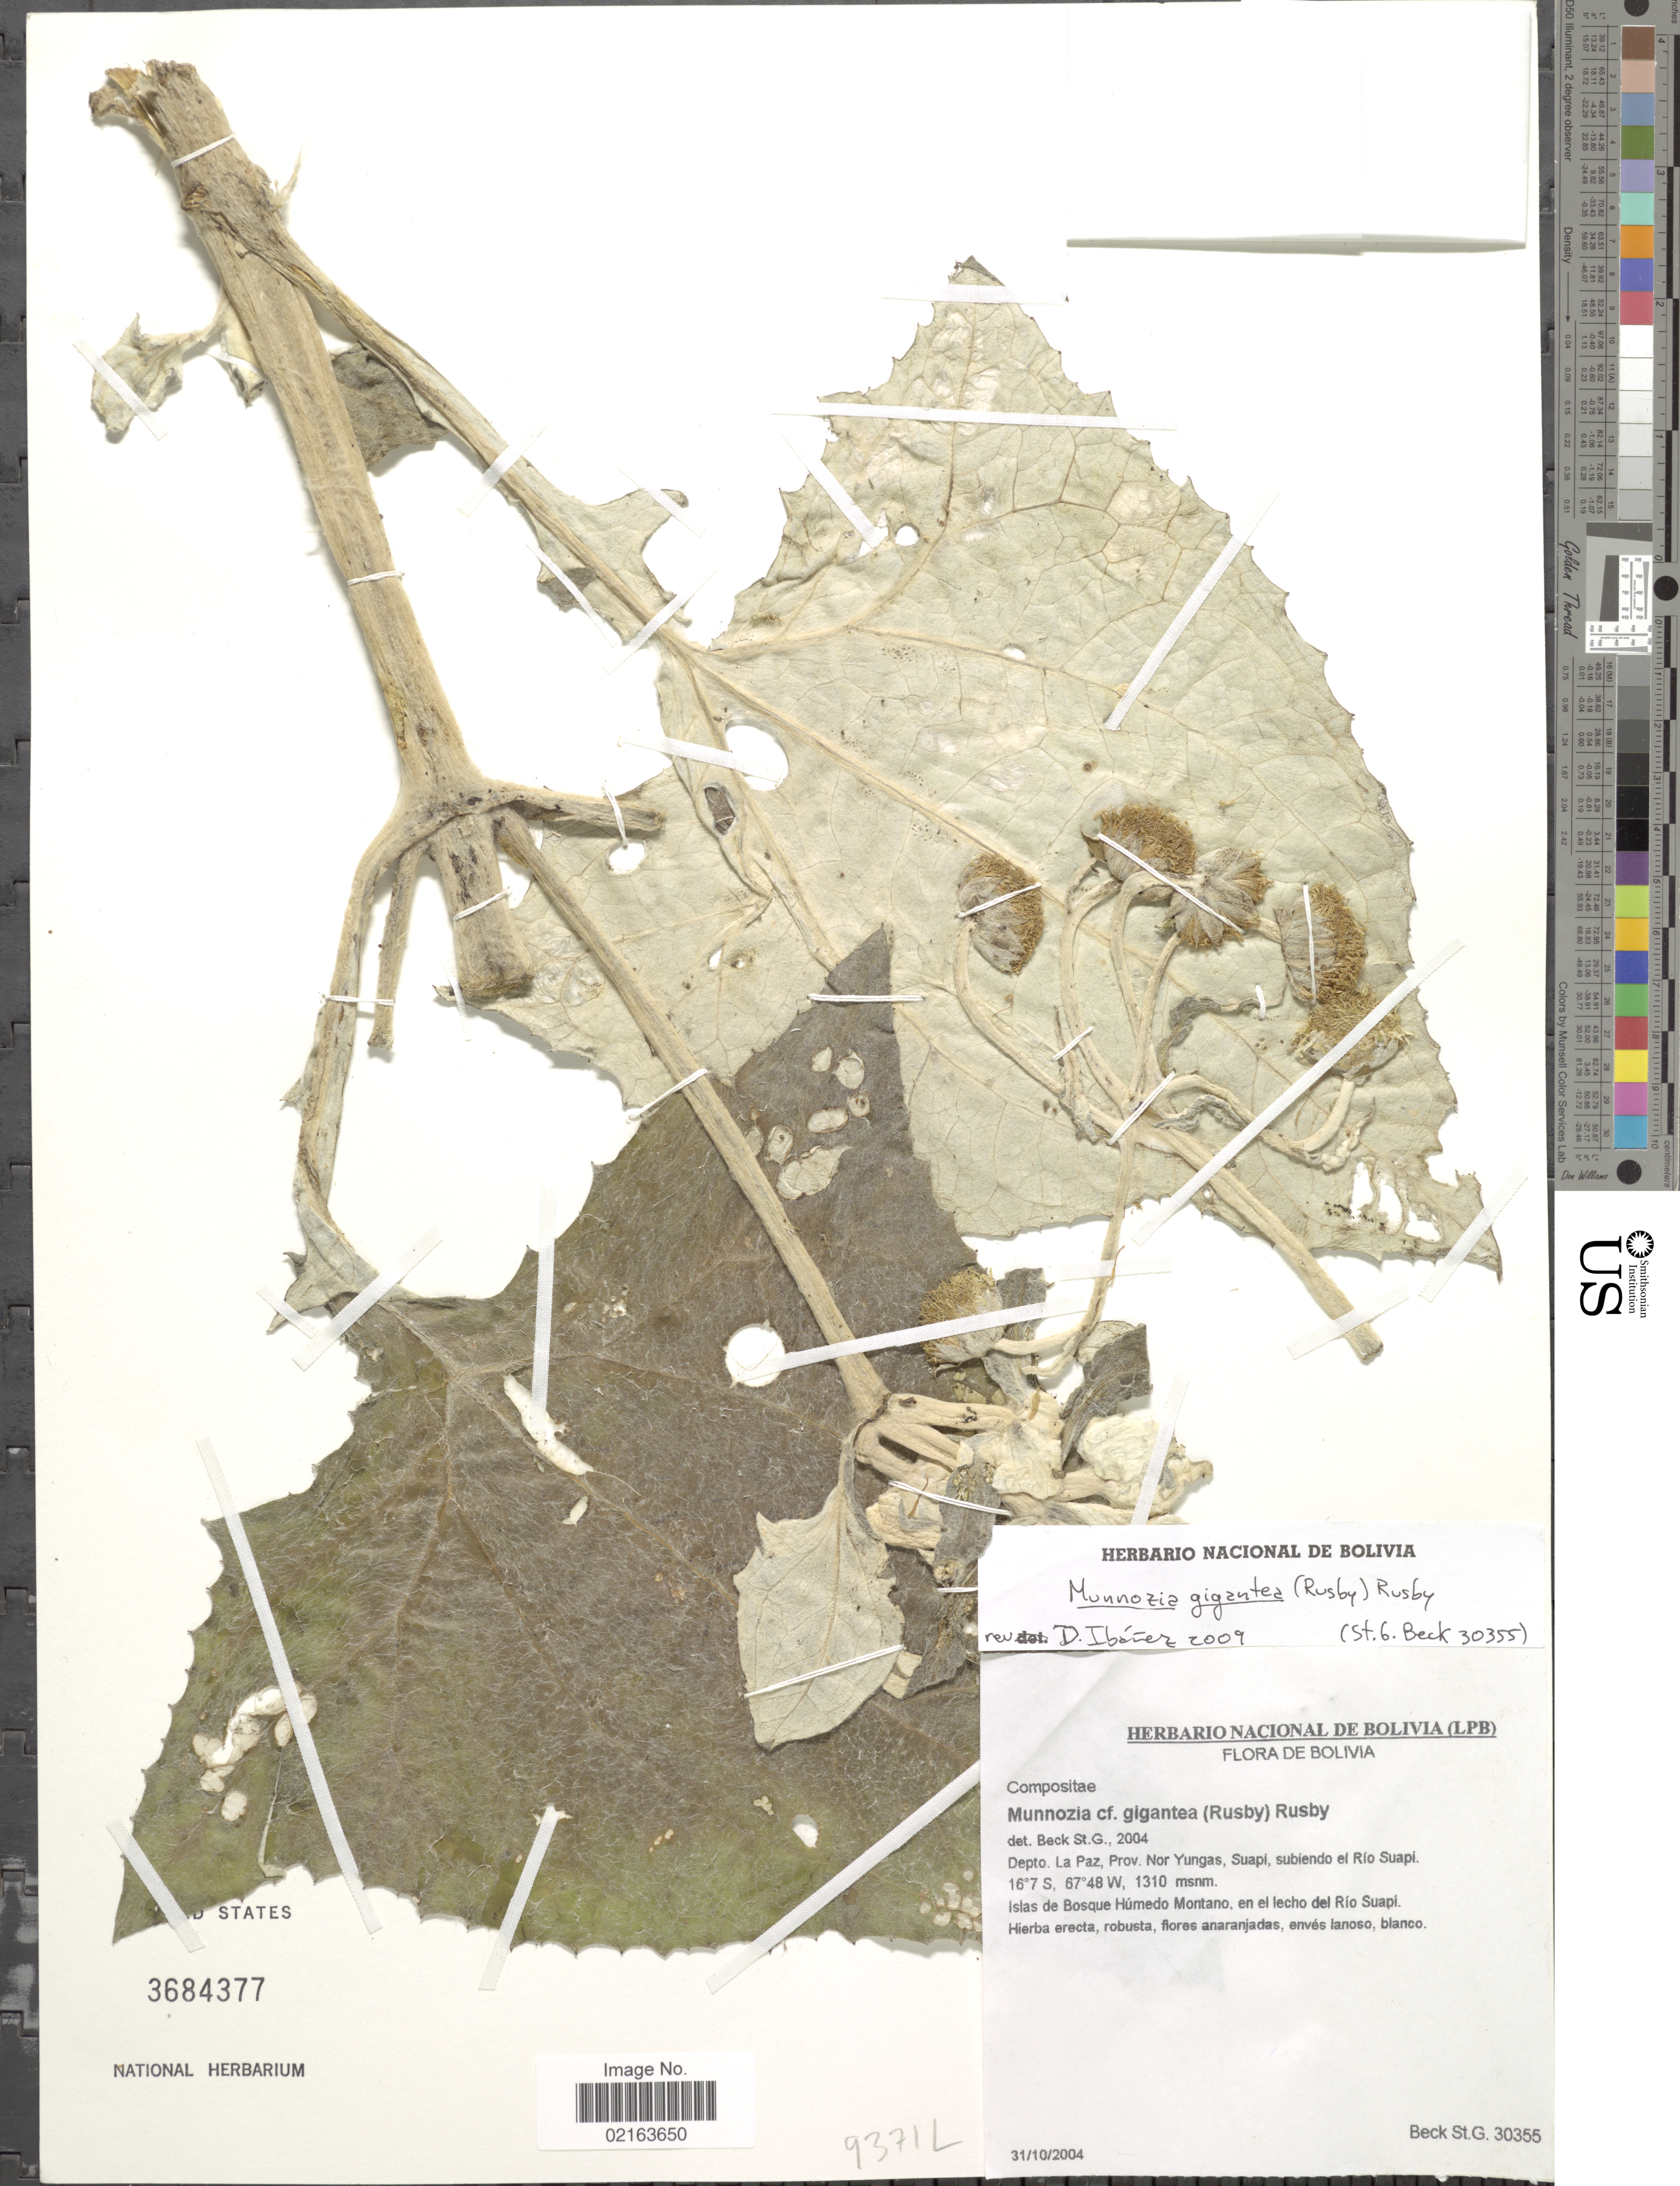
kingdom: Plantae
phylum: Tracheophyta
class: Magnoliopsida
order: Asterales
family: Asteraceae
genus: Munnozia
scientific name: Munnozia gigantea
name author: (Rusby) Rusby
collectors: S. G. Beck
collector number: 30355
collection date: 2004-10-31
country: Bolivia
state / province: La Paz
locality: Depto. La Paz, Prov. Nor Yungas, Suapi, subiendo el Río Suapi.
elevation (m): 1310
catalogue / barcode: US 3684377